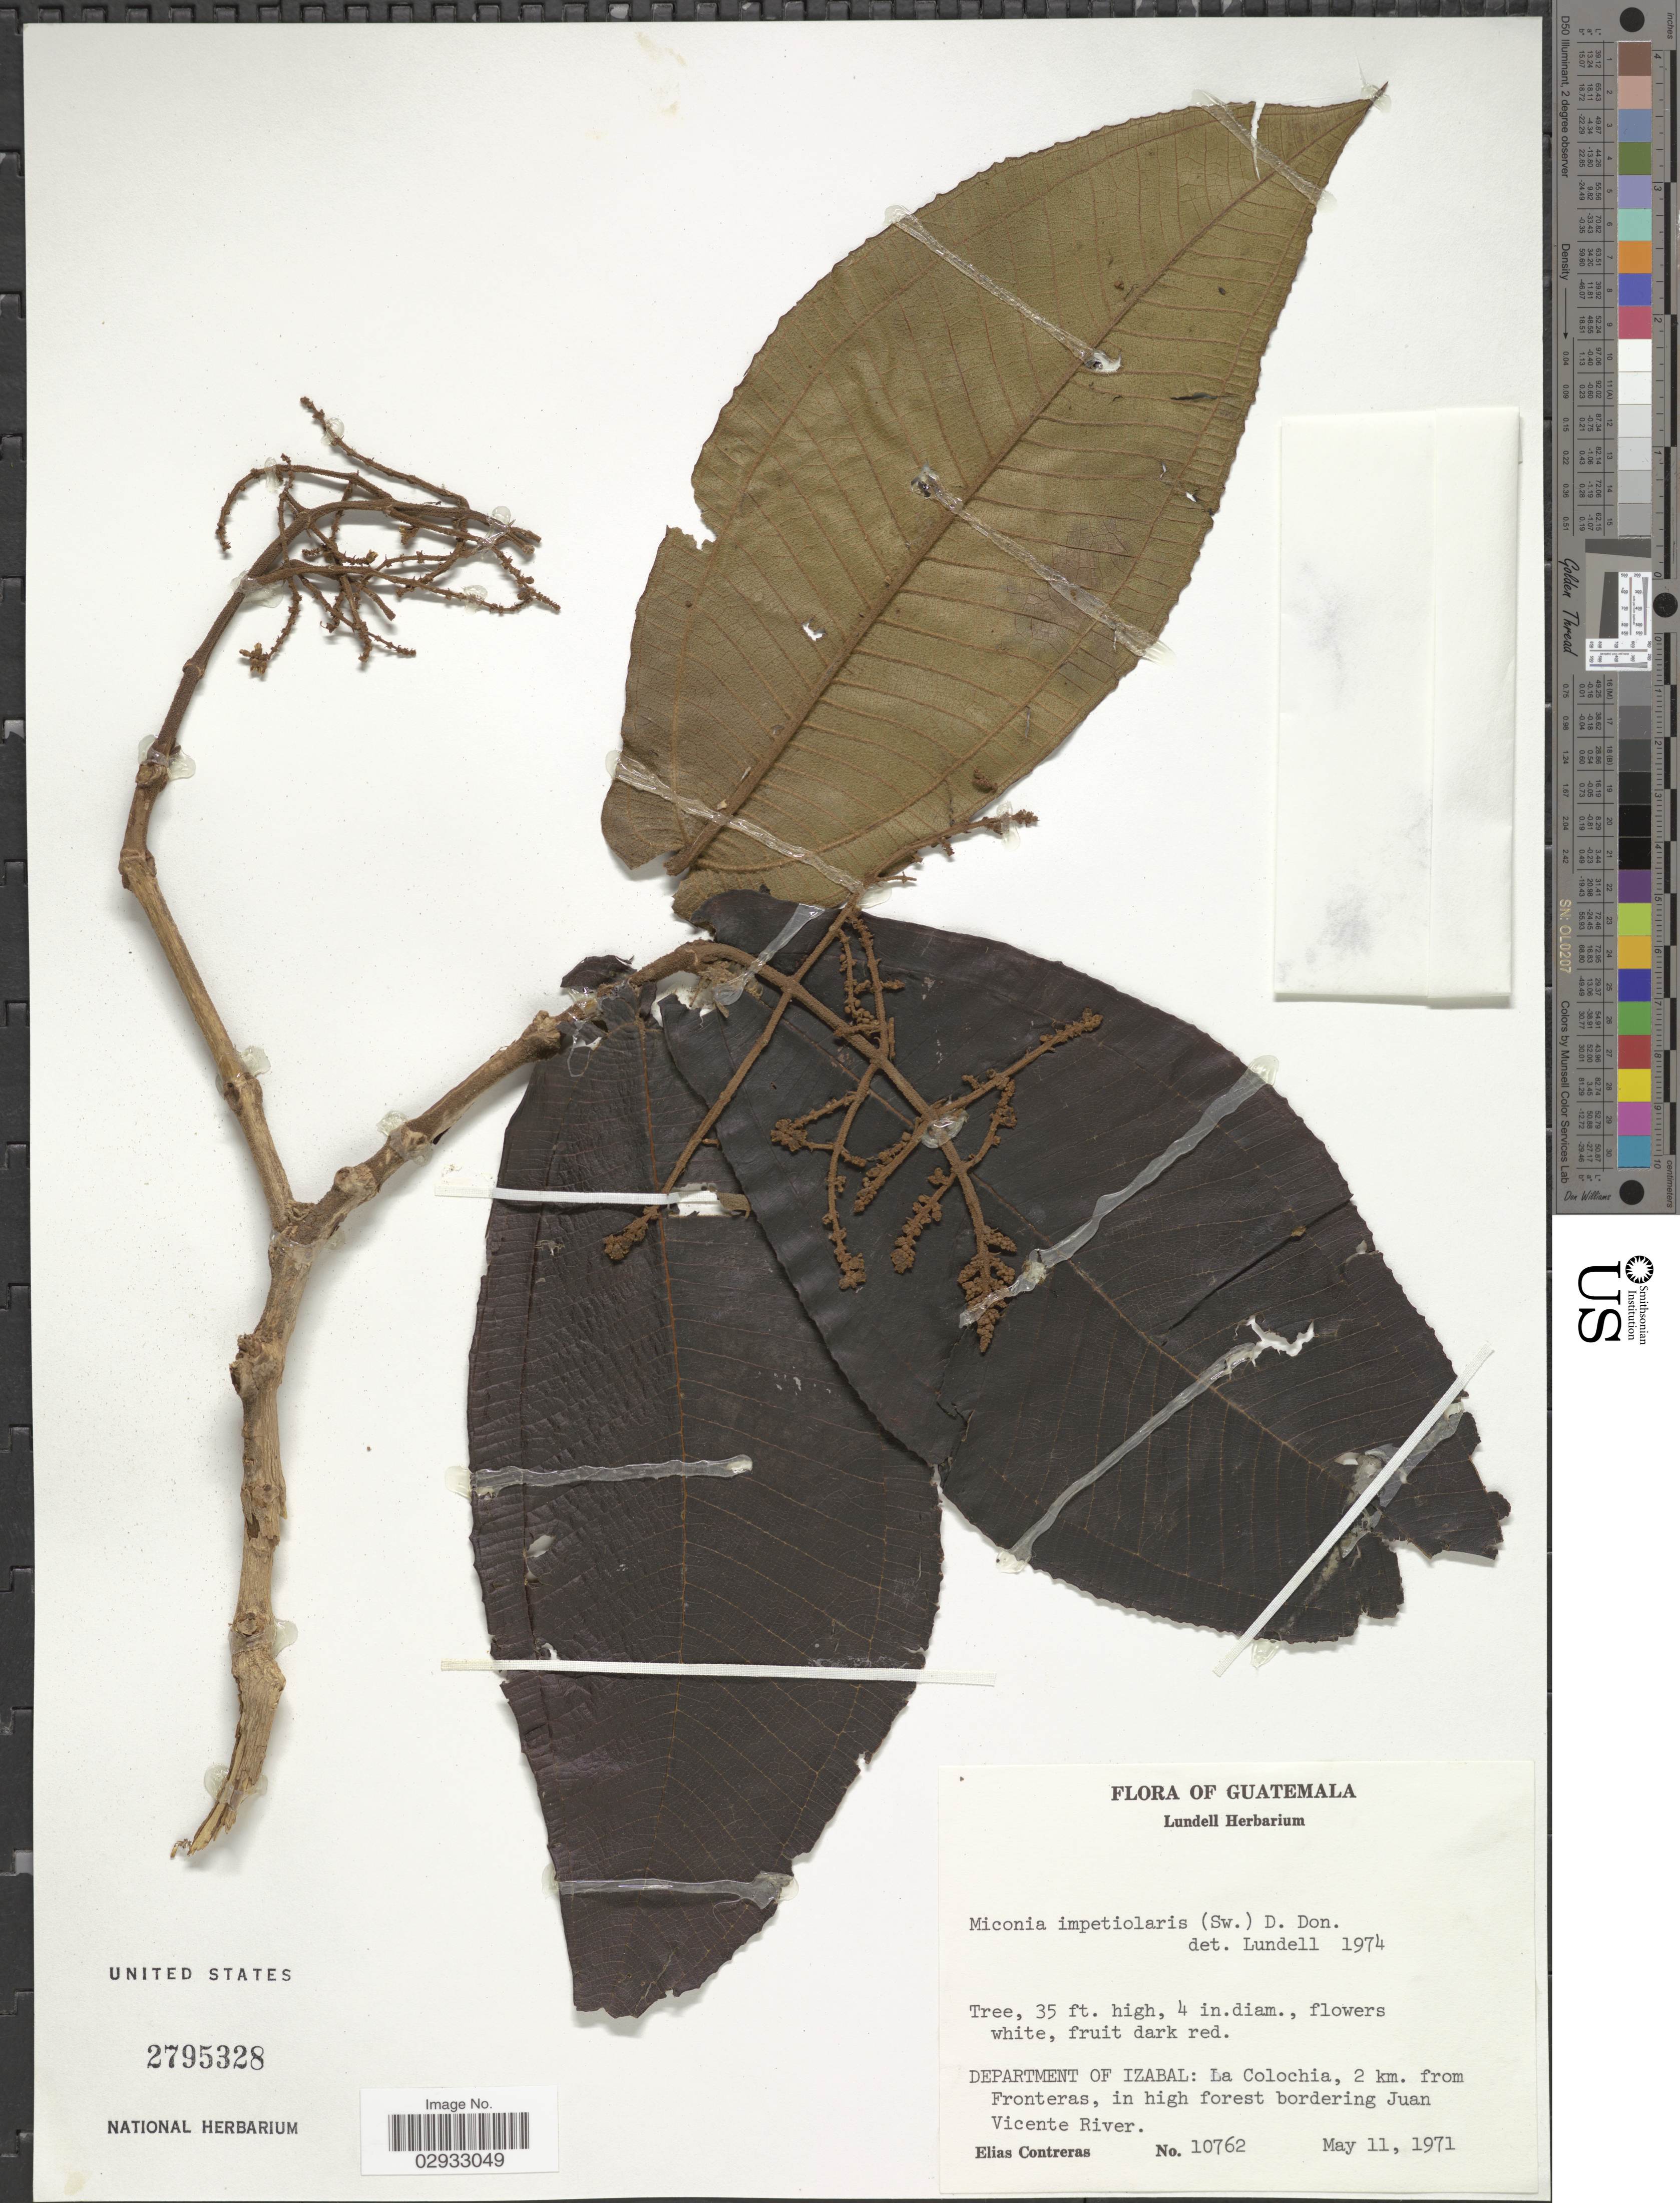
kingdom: Plantae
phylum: Tracheophyta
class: Magnoliopsida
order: Myrtales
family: Melastomataceae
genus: Miconia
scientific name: Miconia impetiolaris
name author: (Sw.) D. Don ex DC.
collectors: E. Contreras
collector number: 10762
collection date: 1971-05-11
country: Guatemala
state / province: Izabal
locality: Department of Izabal: La Colochia, 2 km. from Fronteras, in high forest bordering Juan Vicente River.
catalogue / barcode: US 2795328